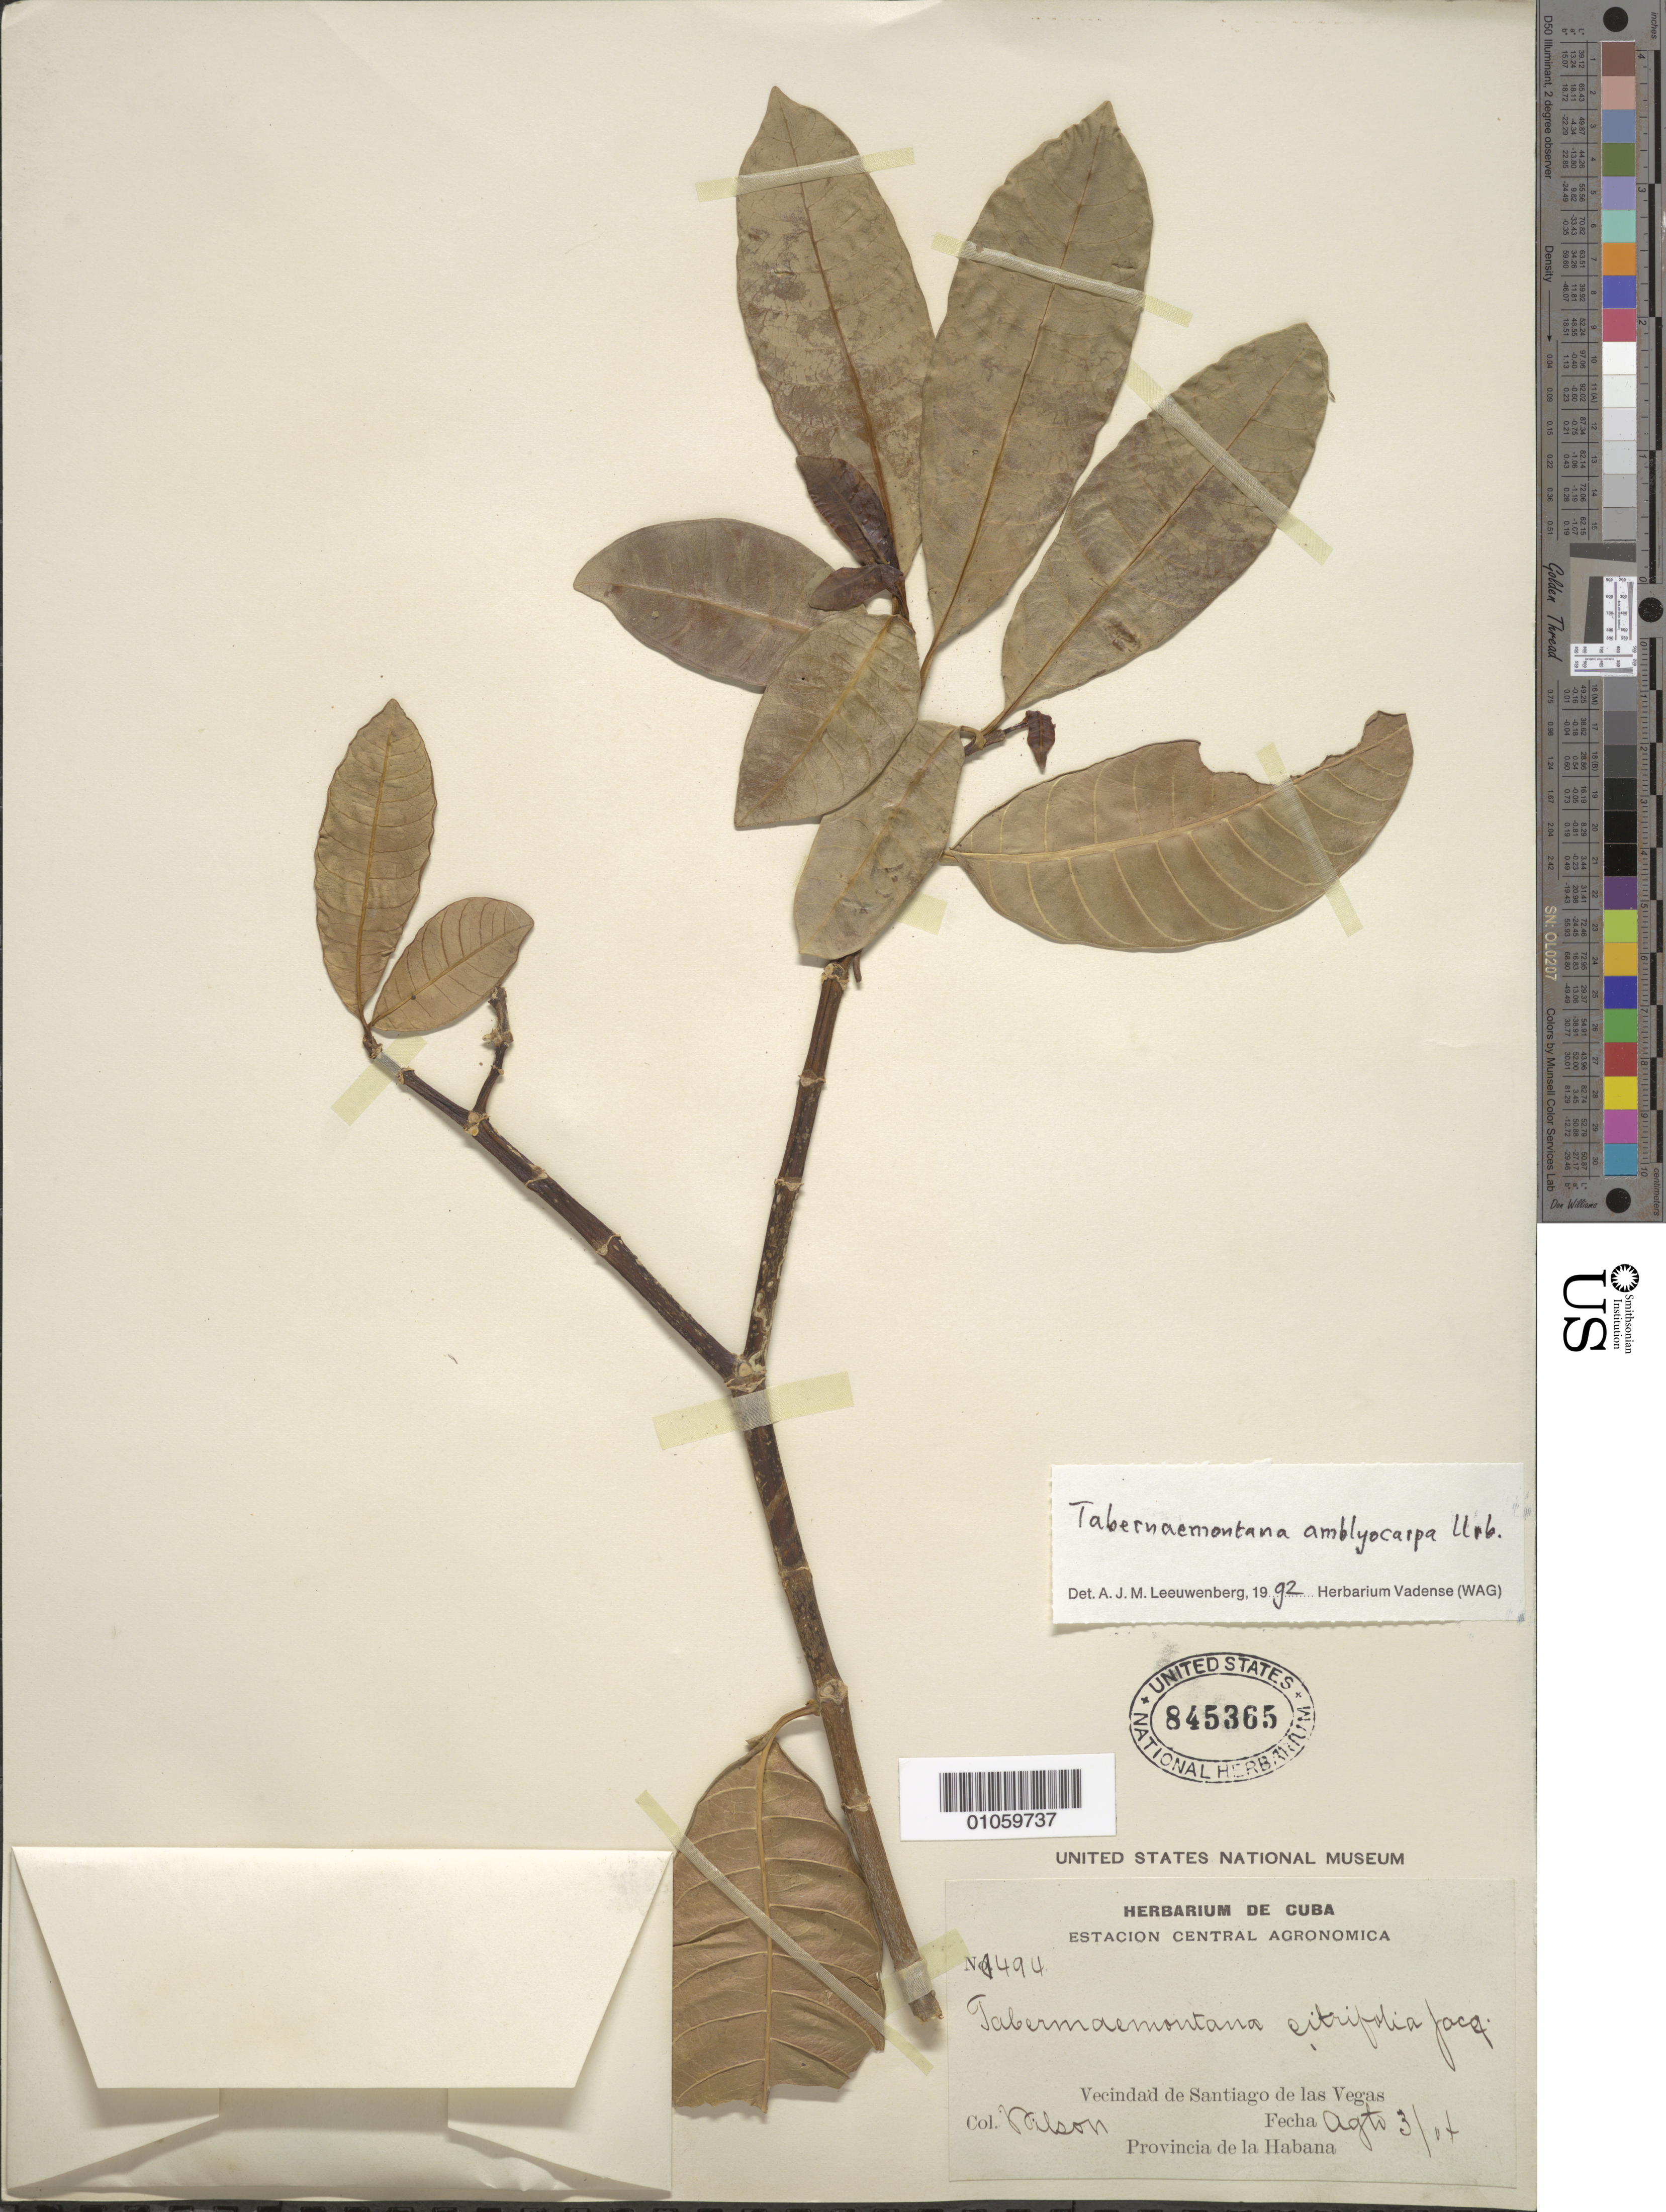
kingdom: Plantae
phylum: Tracheophyta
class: Magnoliopsida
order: Gentianales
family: Apocynaceae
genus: Tabernaemontana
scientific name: Tabernaemontana amblyocarpa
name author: Urb.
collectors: -- Wilson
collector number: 1494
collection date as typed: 03 Aug 1904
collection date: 1904-08-03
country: Cuba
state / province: La Habana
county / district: Municipio Boyeros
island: Cuba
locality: Vecindad de Santigo de las Vegas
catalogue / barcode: US 845365